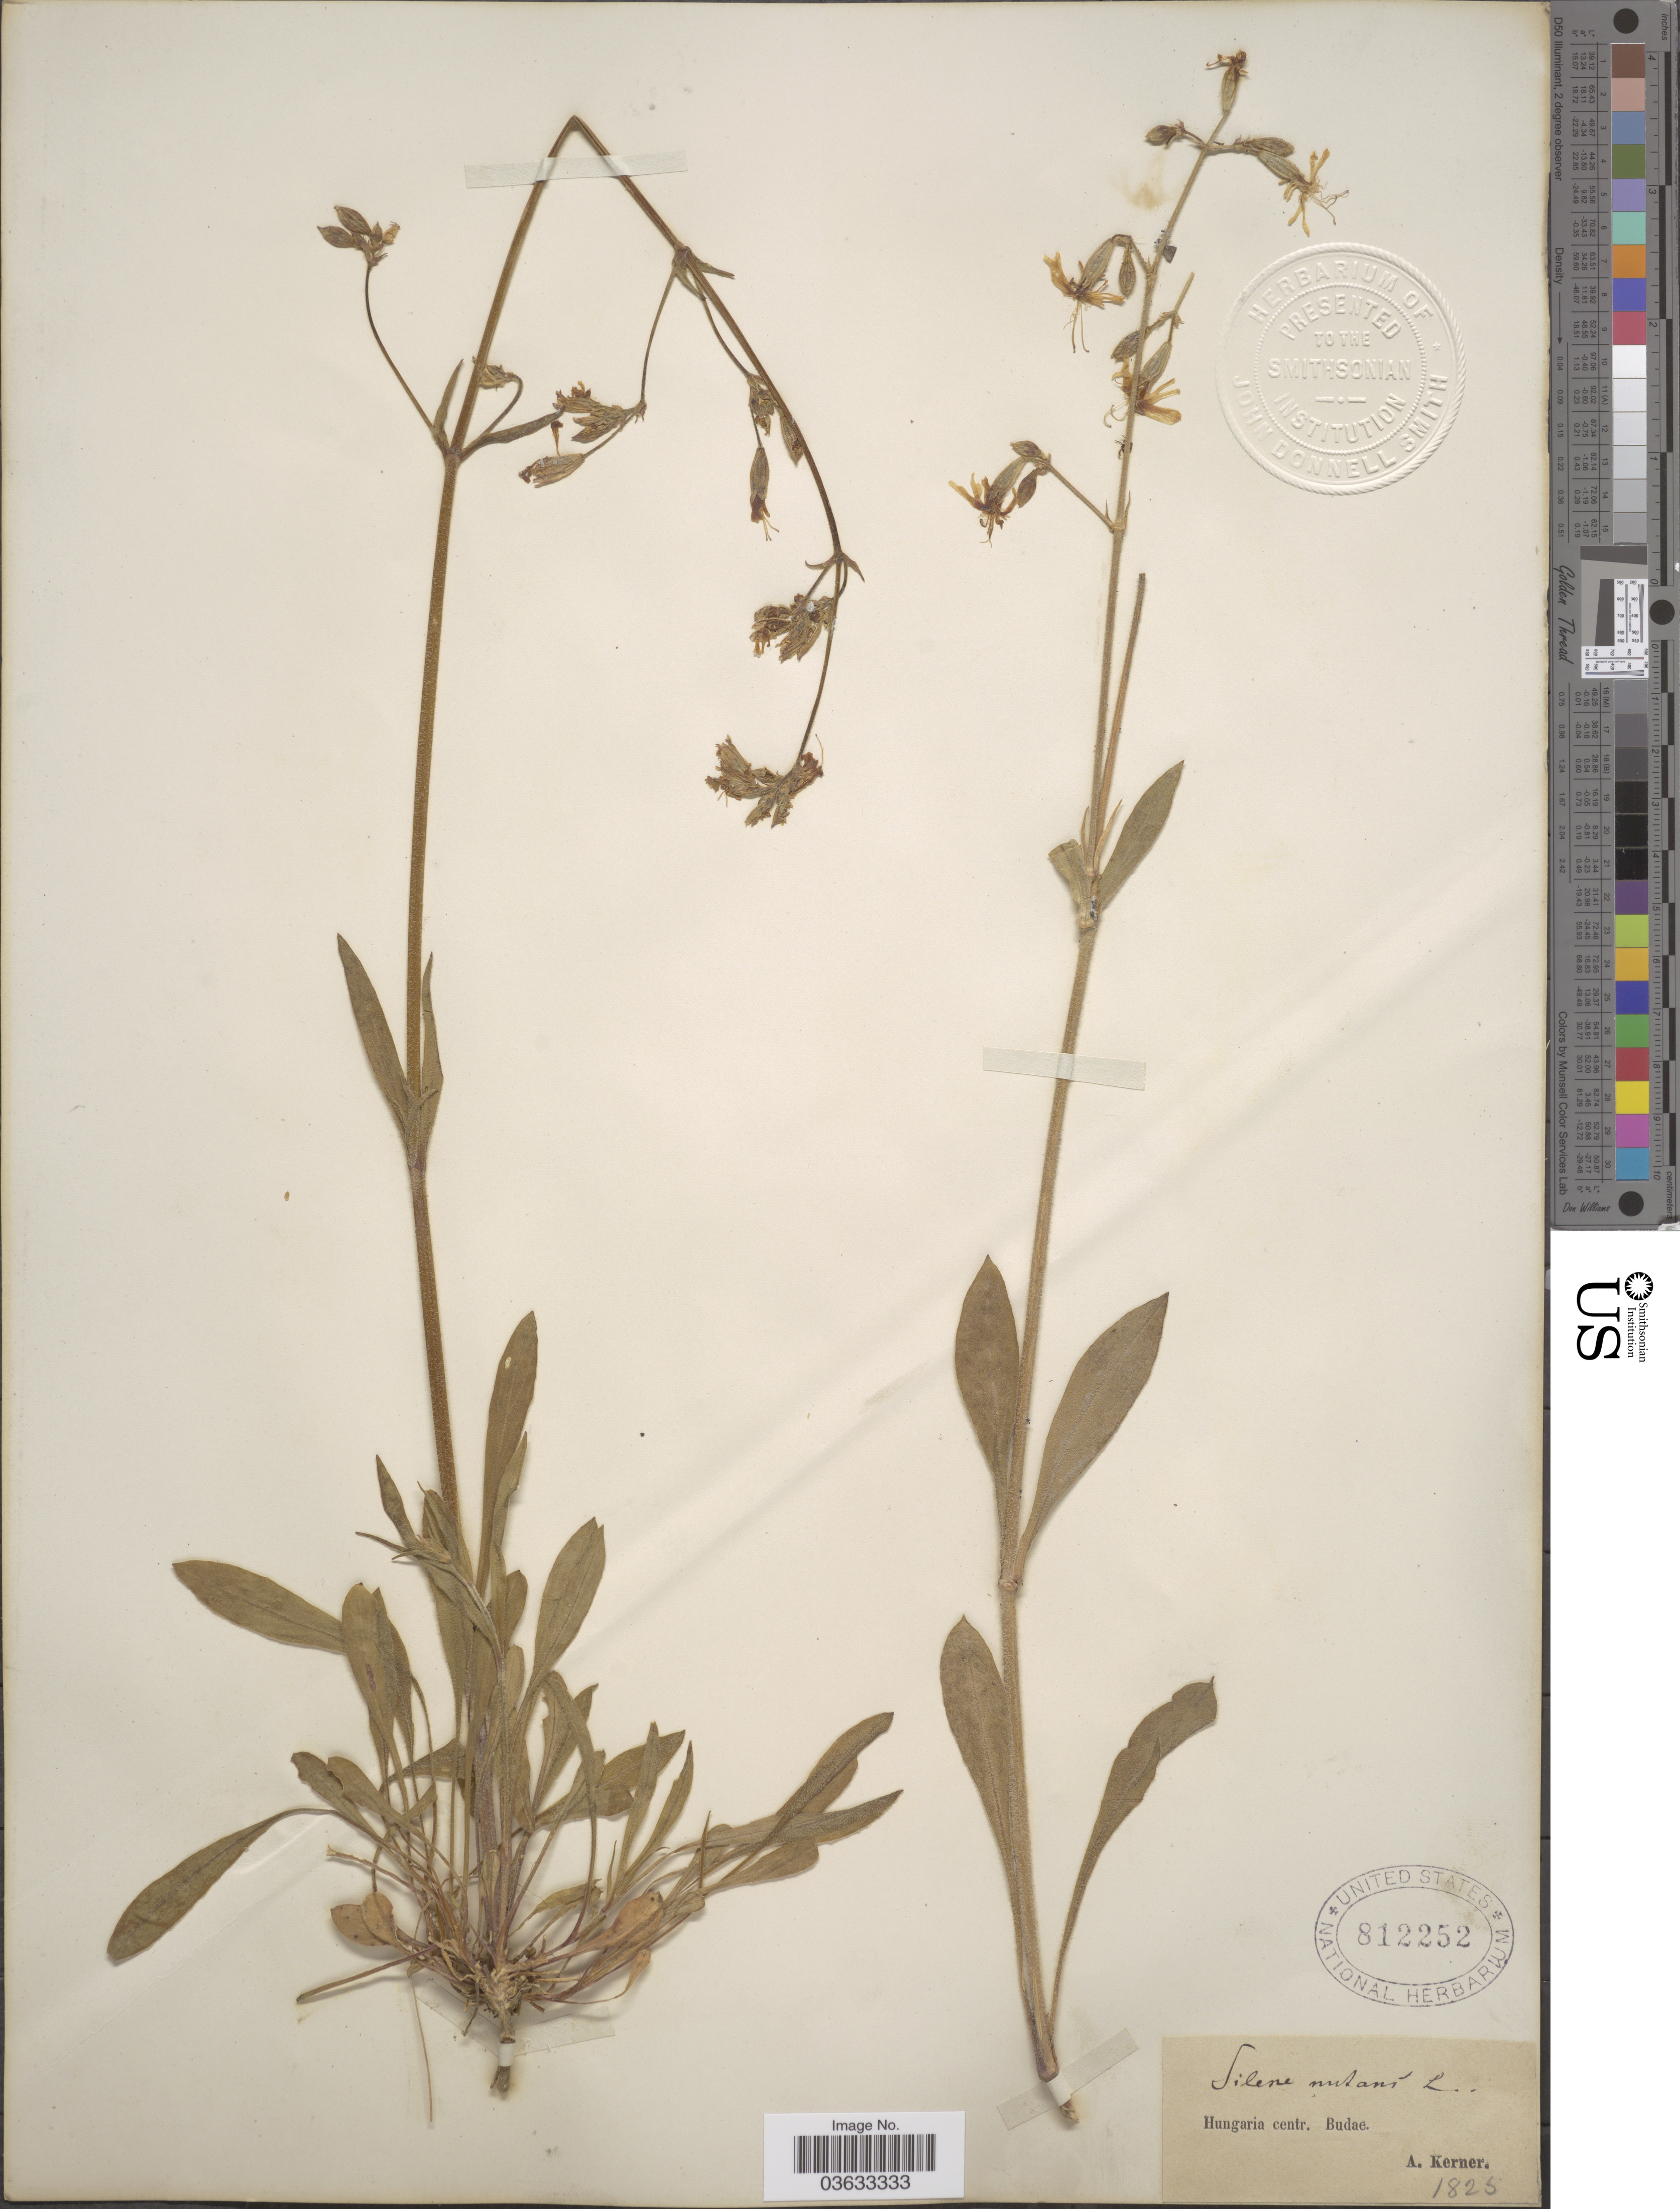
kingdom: Plantae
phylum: Tracheophyta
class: Magnoliopsida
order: Caryophyllales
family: Caryophyllaceae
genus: Silene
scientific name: Silene nutans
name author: L.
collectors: A. Kerner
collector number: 1825?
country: Hungary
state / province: Budapest, Capital District of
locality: Hungaria centr. Budae.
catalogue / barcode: US 812252